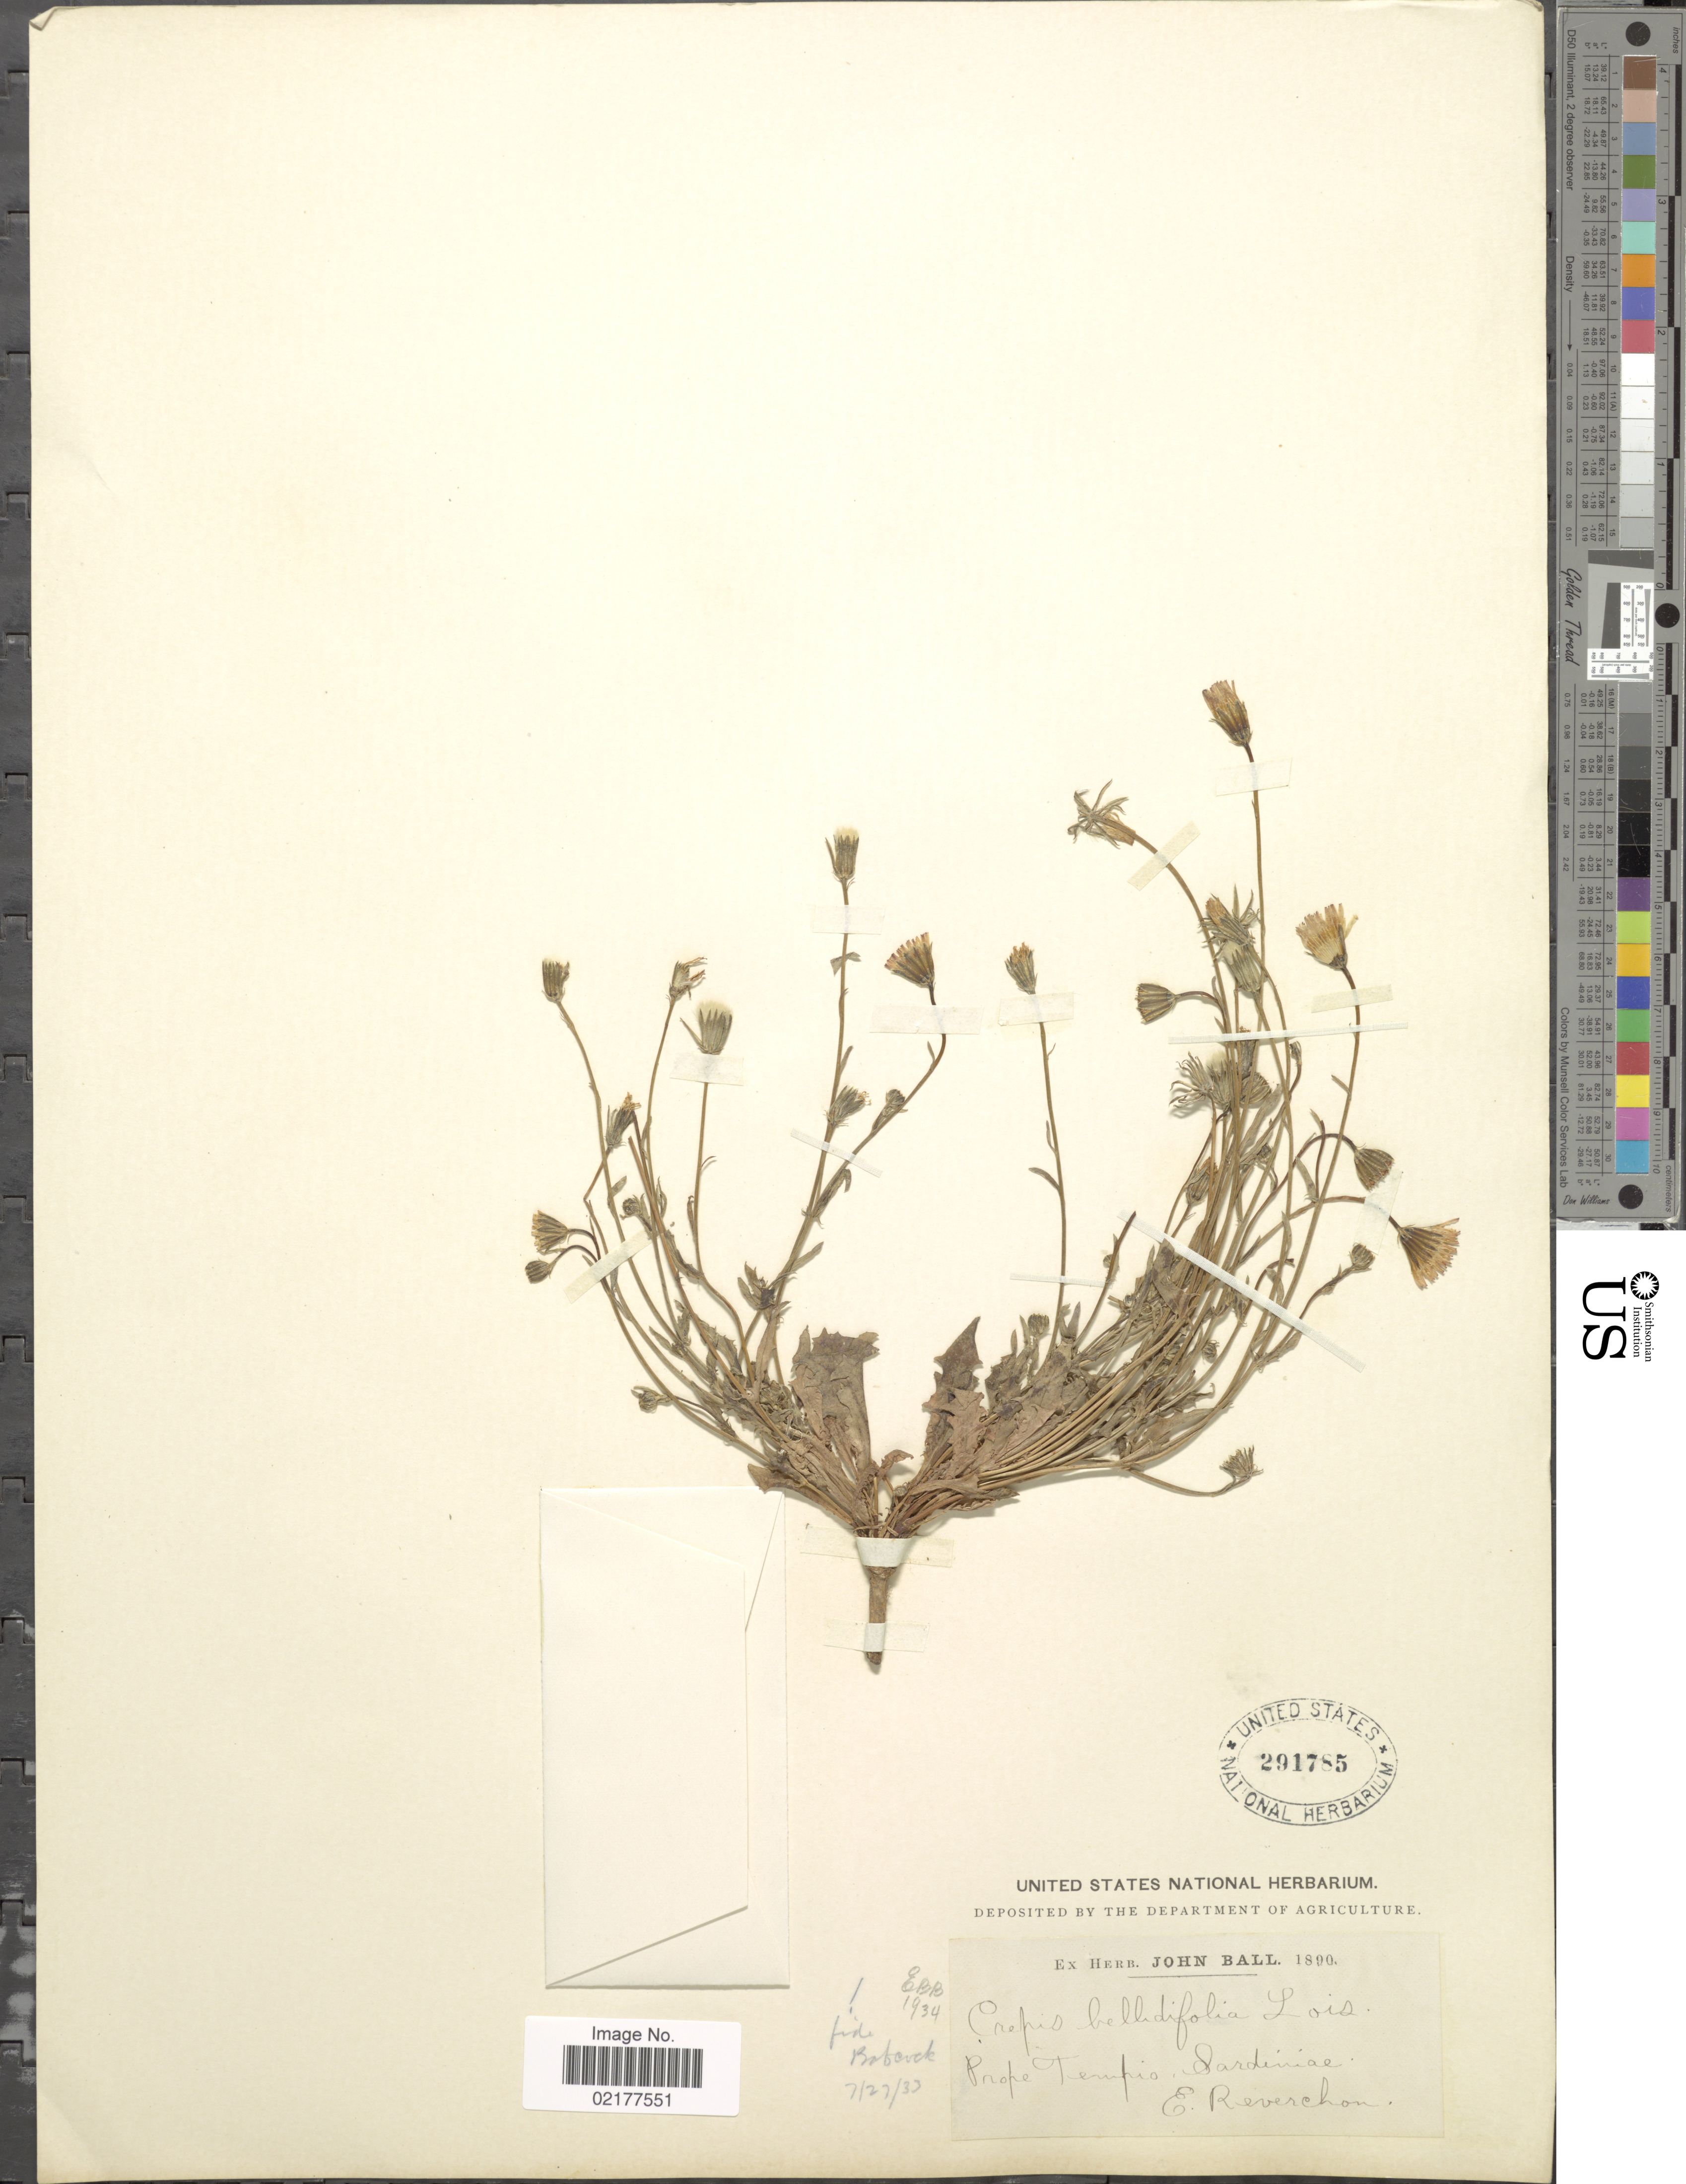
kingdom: Plantae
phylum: Tracheophyta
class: Magnoliopsida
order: Asterales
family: Asteraceae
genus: Crepis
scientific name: Crepis bellidifolia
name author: Loisel.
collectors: E. Reverchon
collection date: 1890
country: Italy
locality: Prope Tempio. Sardiniae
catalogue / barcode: US 291785